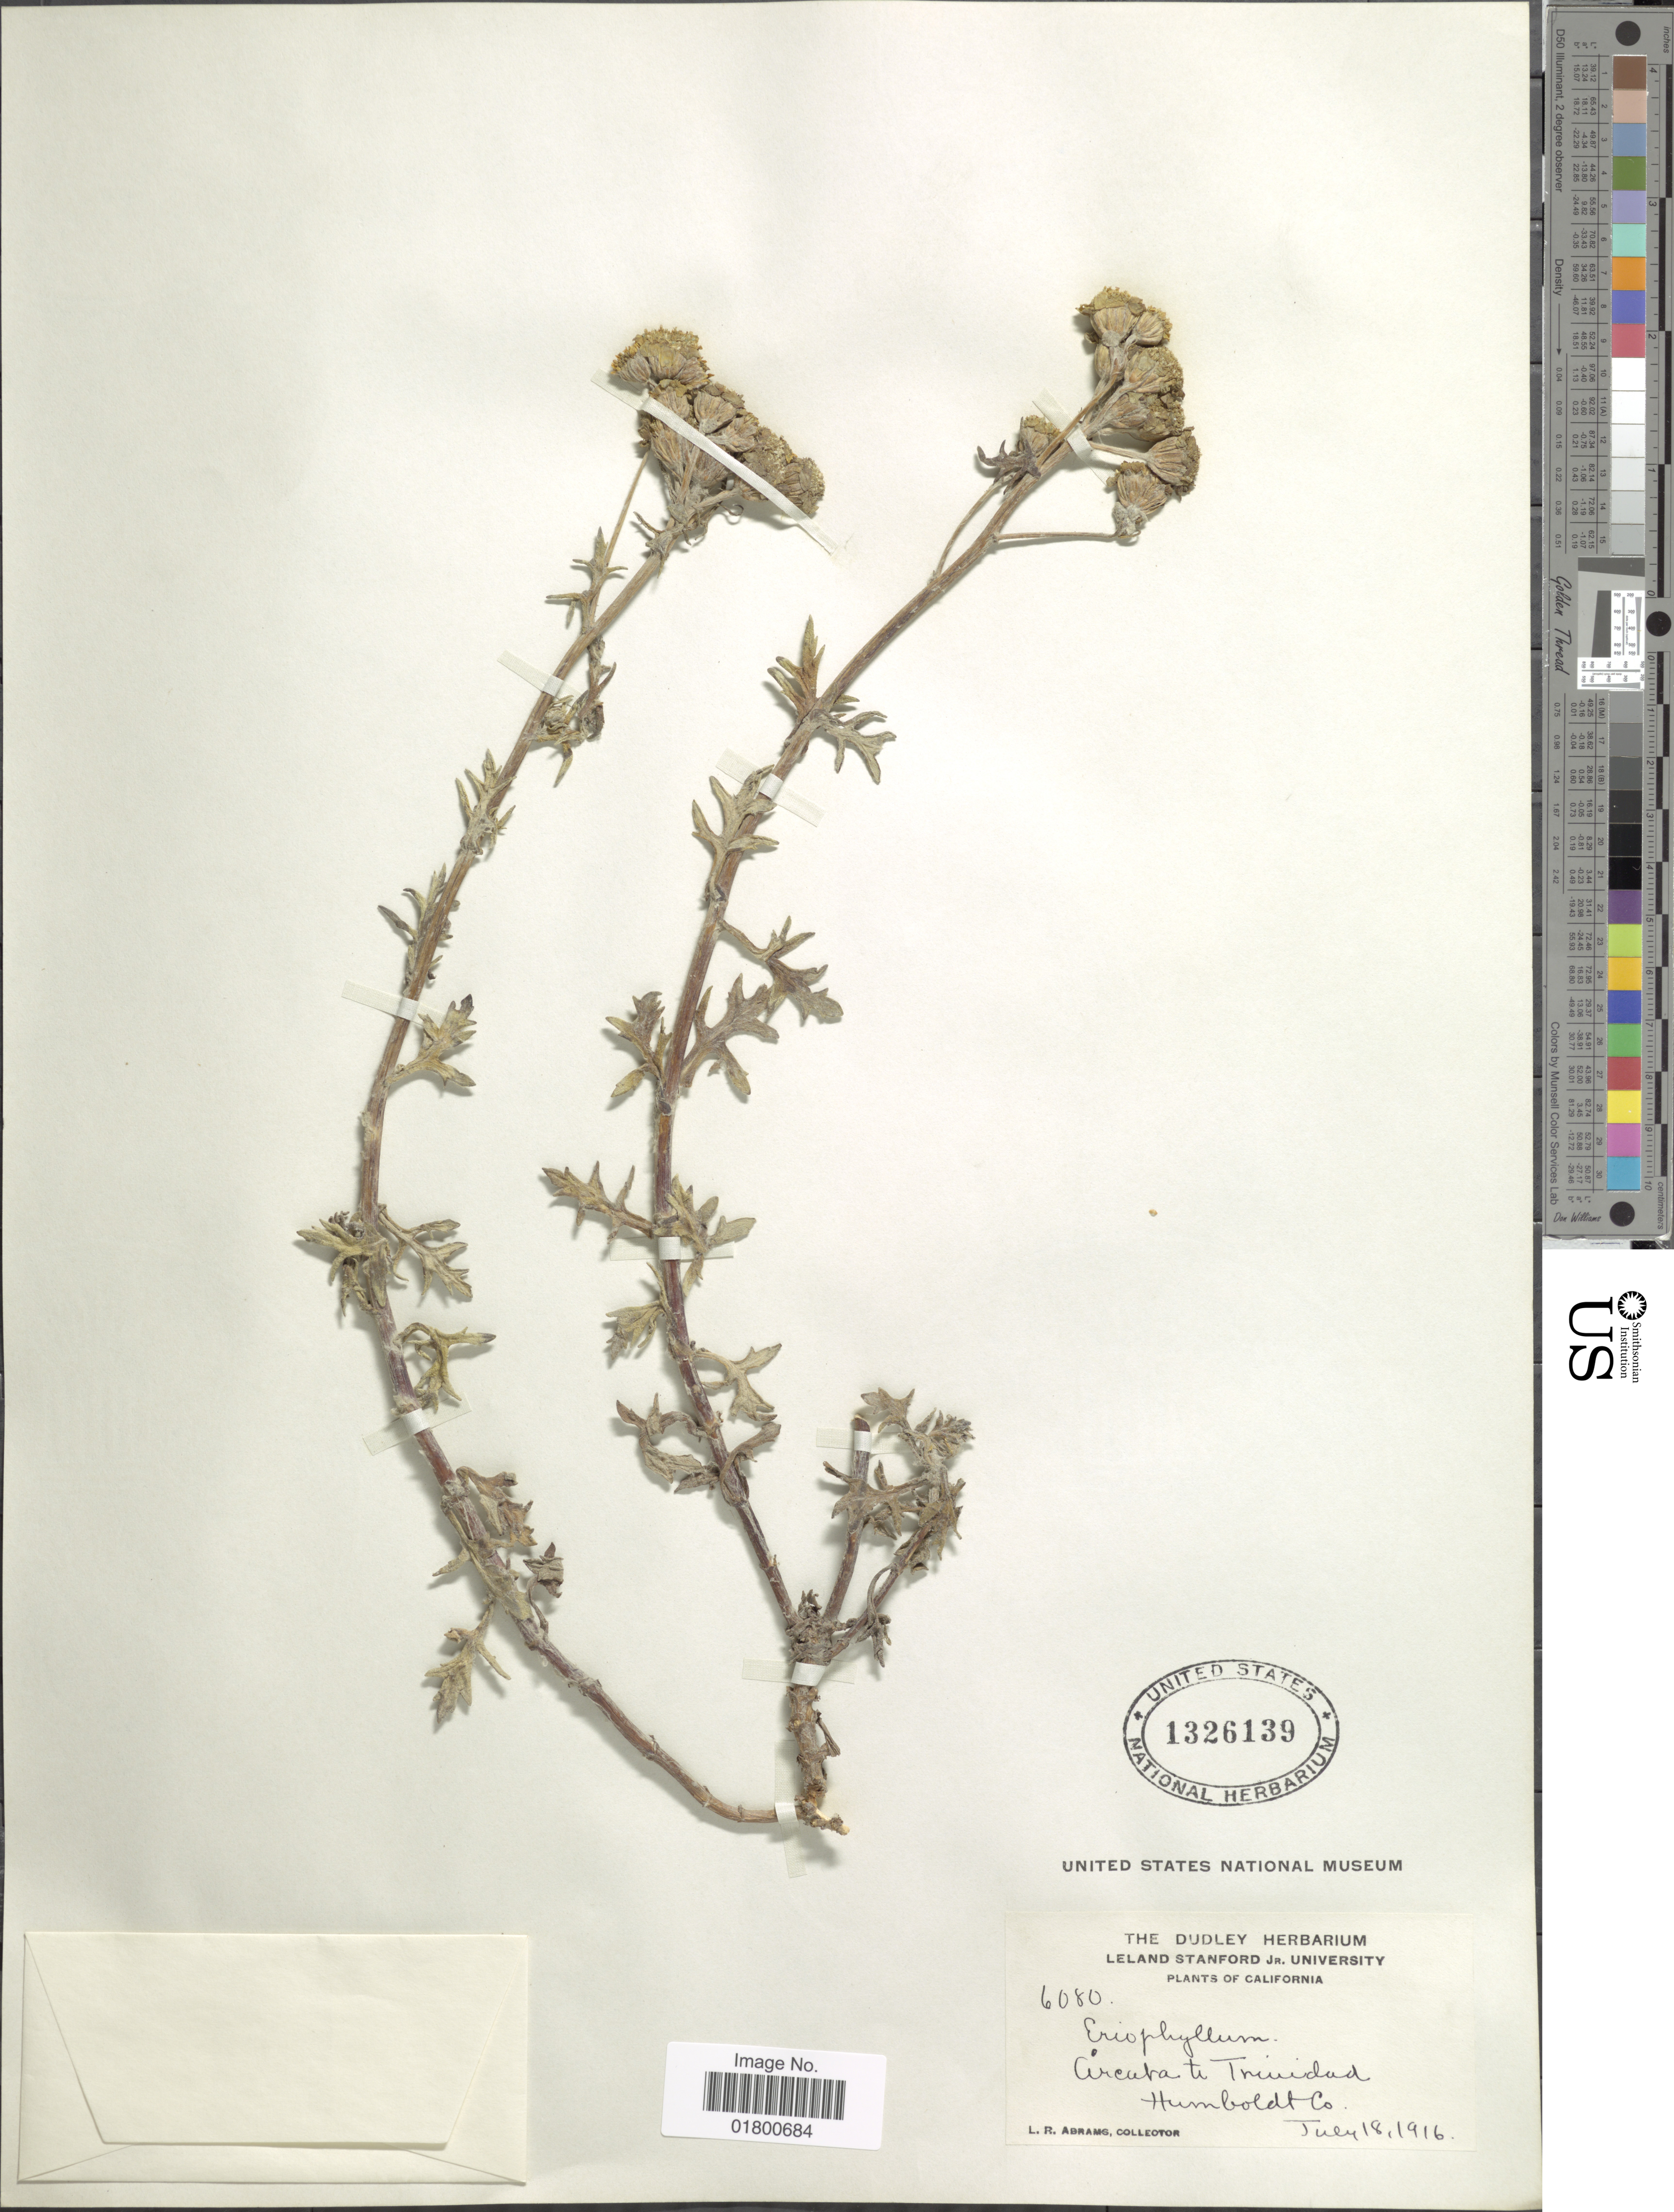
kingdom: Plantae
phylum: Tracheophyta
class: Magnoliopsida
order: Asterales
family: Asteraceae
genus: Eriophyllum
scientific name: Eriophyllum sp.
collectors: L. Abrams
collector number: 6080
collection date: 1916-07-18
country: United States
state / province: California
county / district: Humboldt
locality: Arcutra ti Trinidad, Humboldt Co.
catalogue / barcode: US 1326139